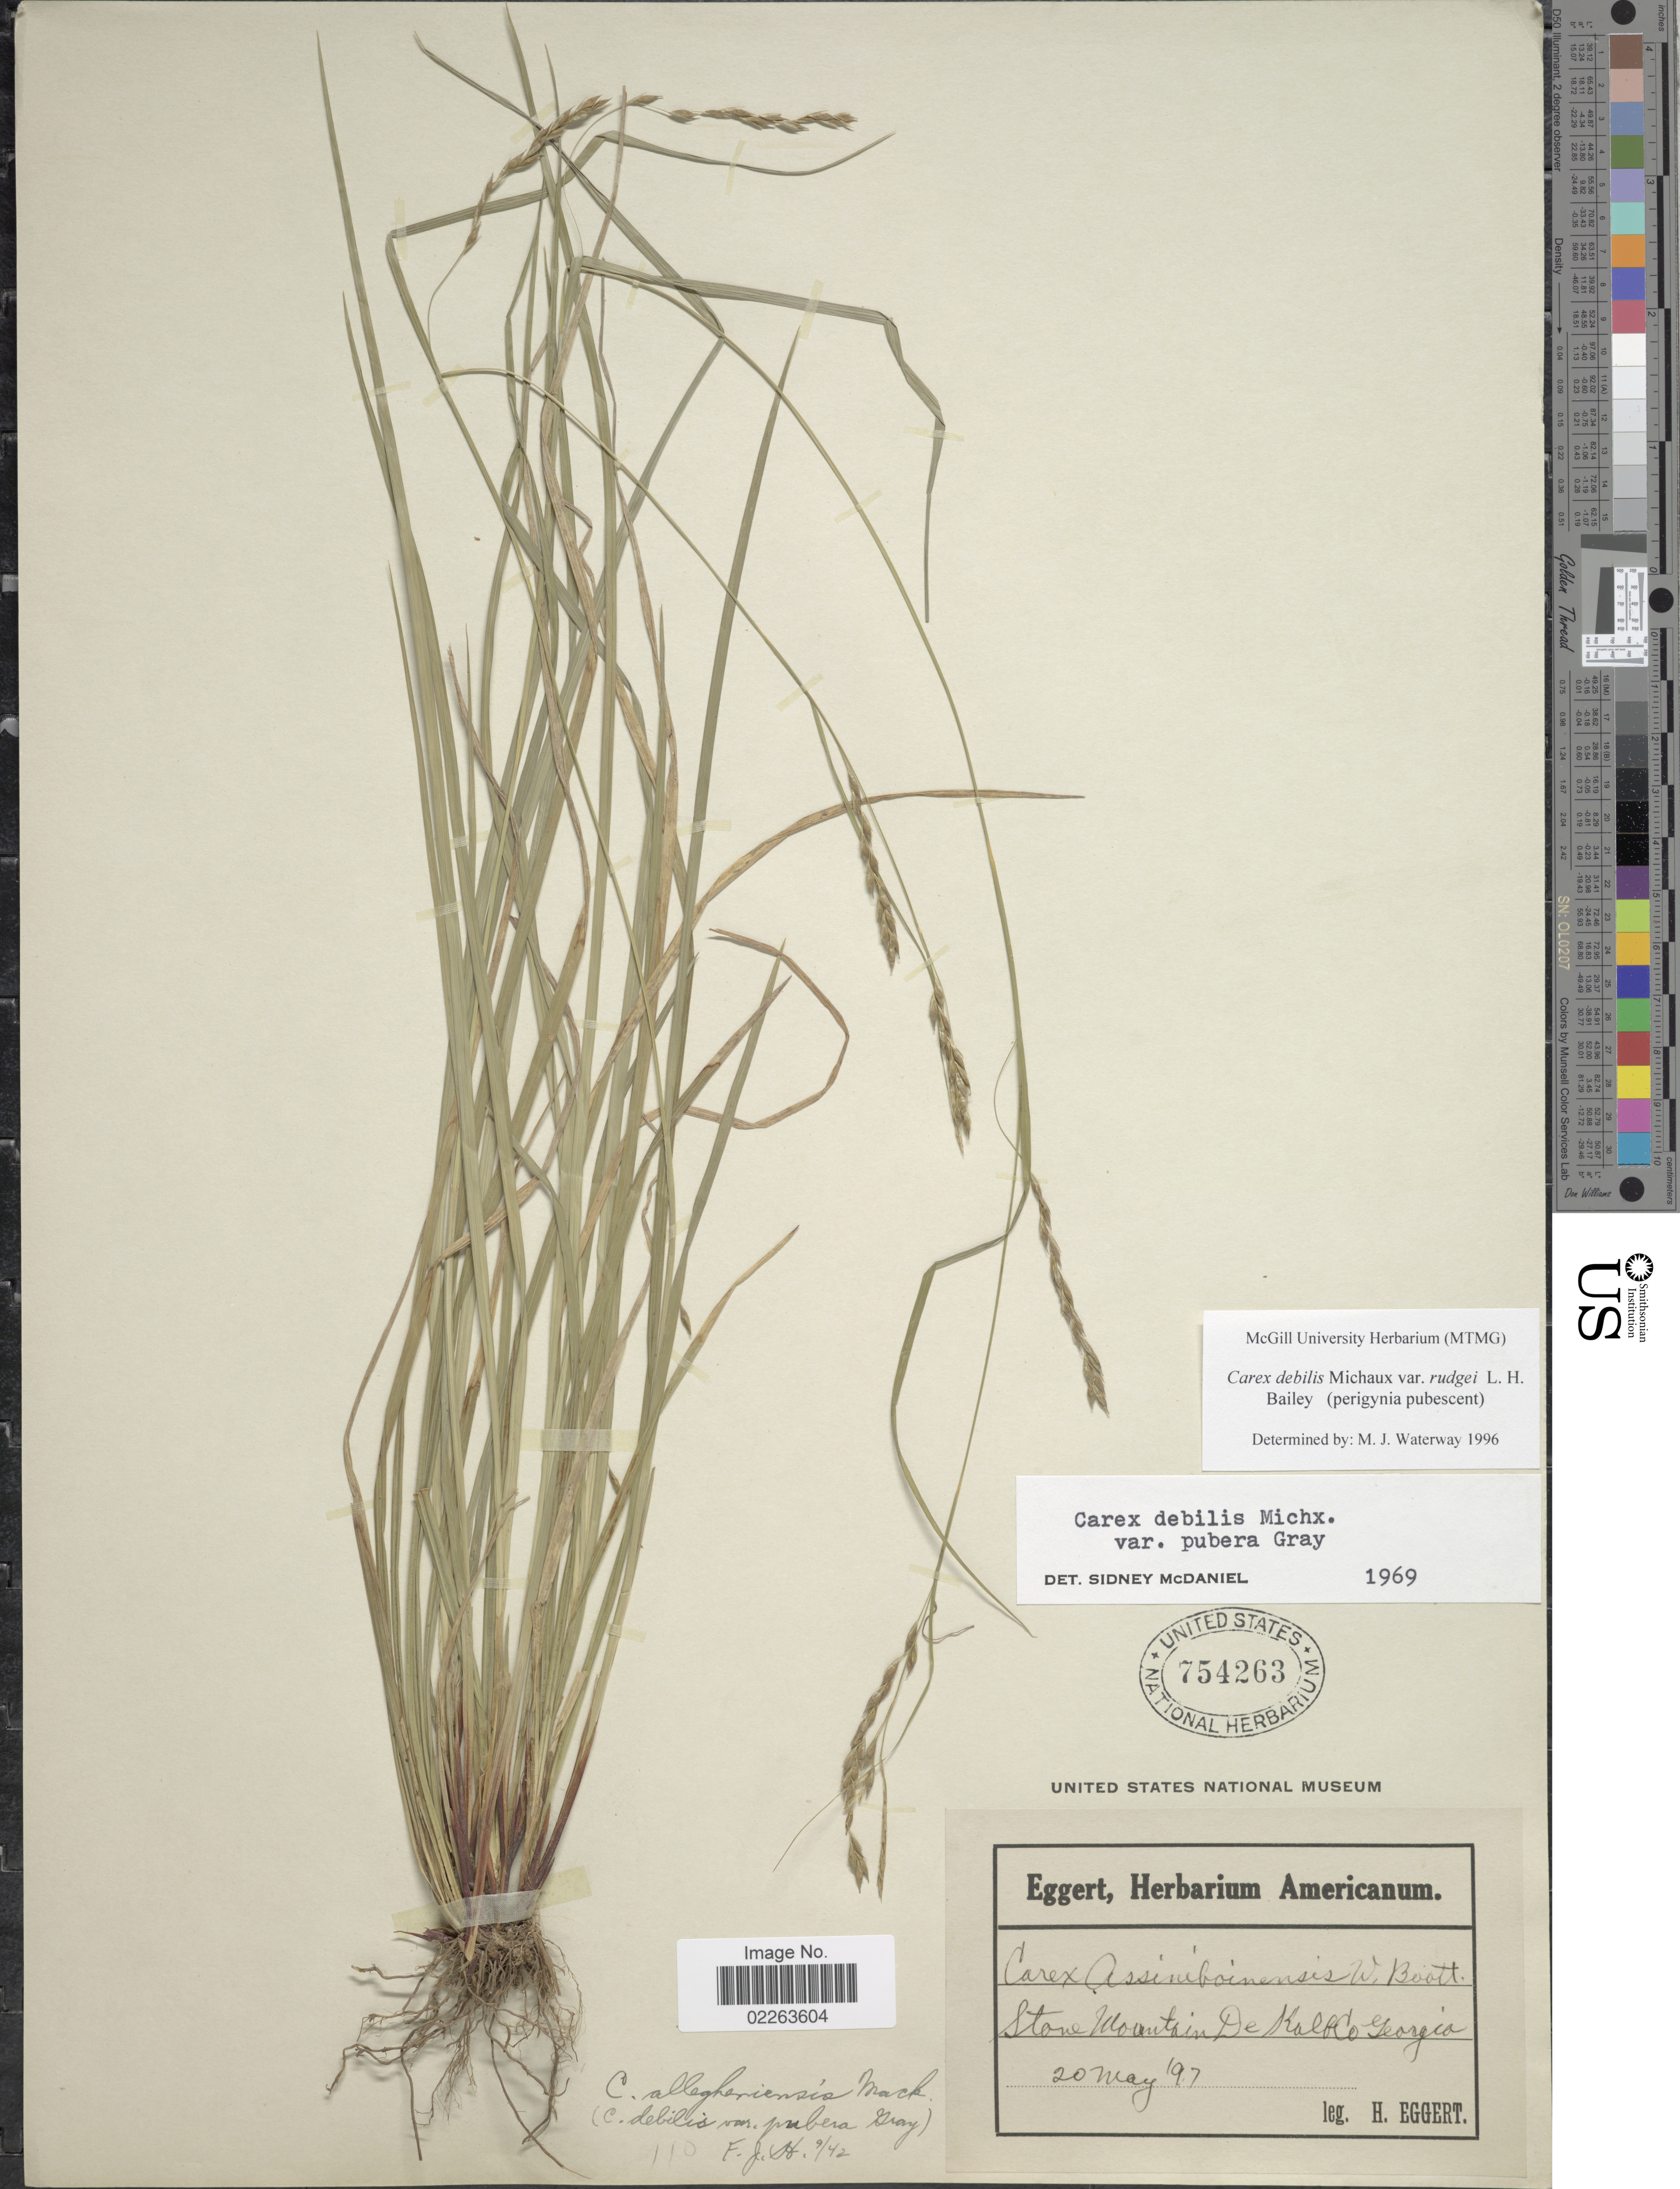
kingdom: Plantae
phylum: Tracheophyta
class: Liliopsida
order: Poales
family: Cyperaceae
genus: Carex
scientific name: Carex flexuosa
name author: Muhl. ex Willd.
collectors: H. Eggert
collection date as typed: Transcribed d/m/y: 20/5/97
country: United States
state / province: Georgia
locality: Stone Mountain De Kalf Co.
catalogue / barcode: US 754263